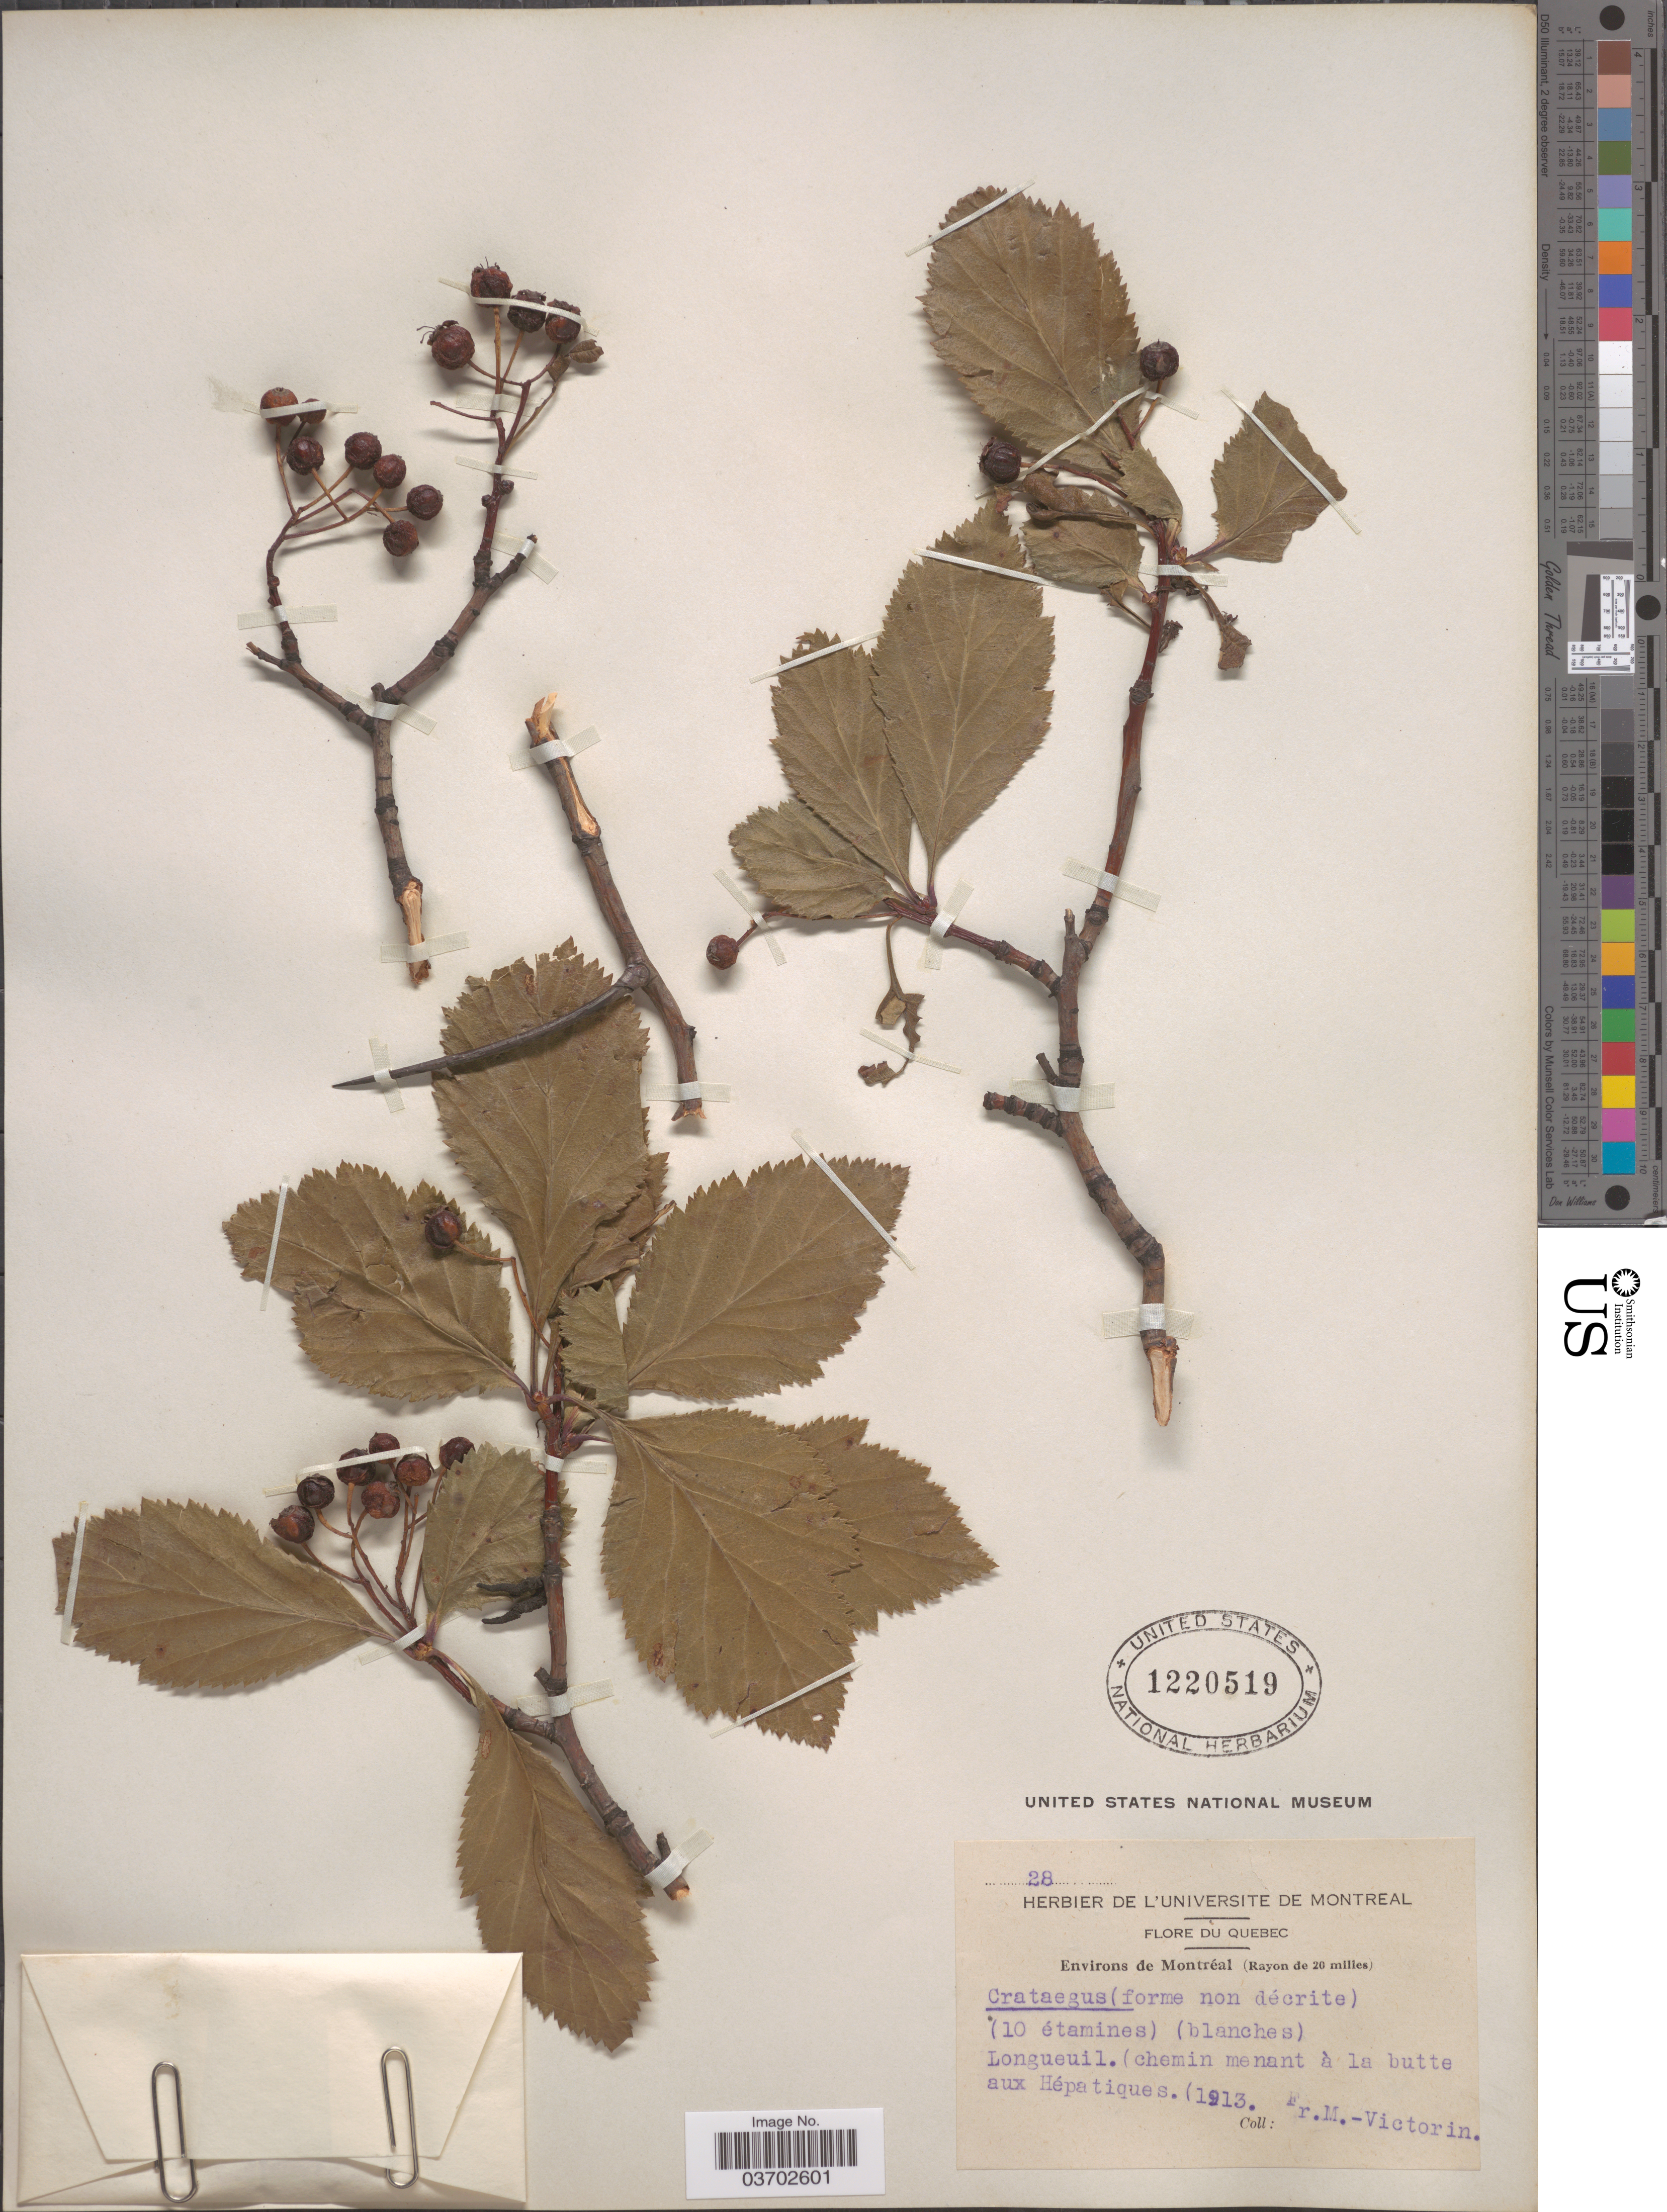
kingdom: Plantae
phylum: Tracheophyta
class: Magnoliopsida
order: Rosales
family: Rosaceae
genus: Crataegus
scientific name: Crataegus sp.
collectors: Fr. Marie-Victorin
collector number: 28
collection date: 1913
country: Canada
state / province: Quebec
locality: Environs de Montréal (Rayon de 20 milles). Longueuil. (chemin menant à la butte aux Hépatiques).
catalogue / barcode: US 1220519